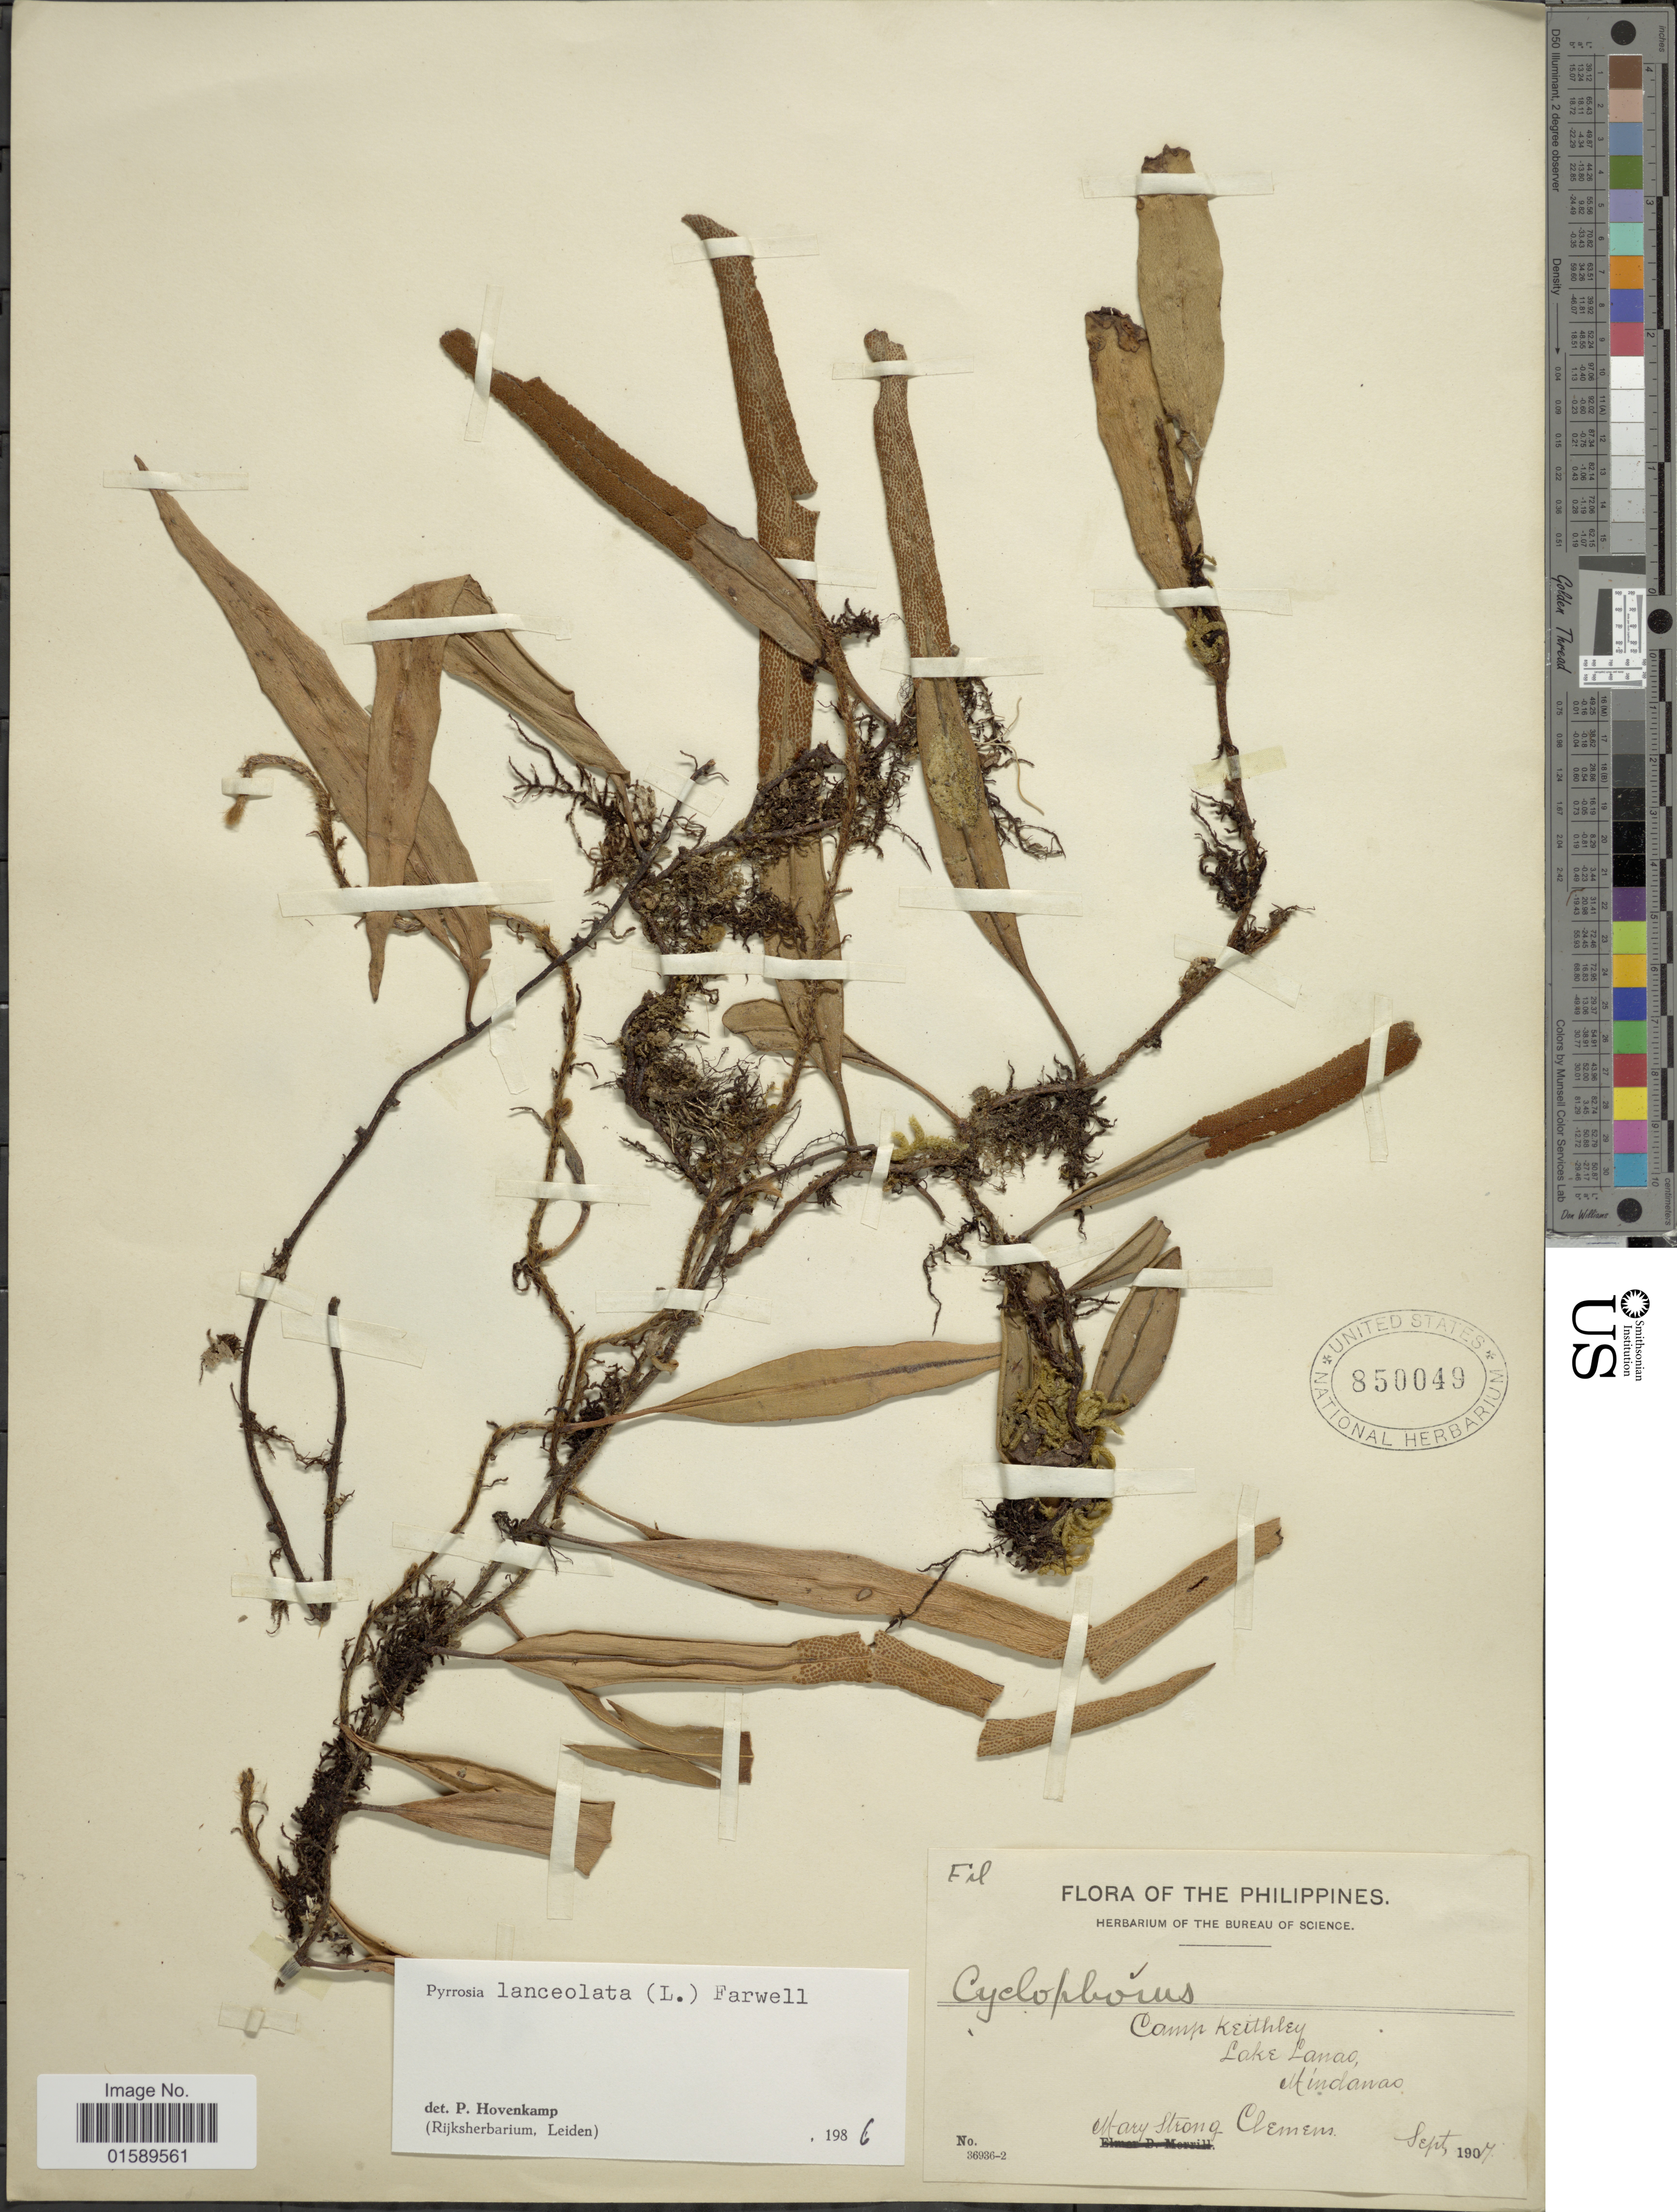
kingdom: Plantae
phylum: Tracheophyta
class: Polypodiopsida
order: Polypodiales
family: Polypodiaceae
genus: Pyrrosia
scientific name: Pyrrosia lanceolata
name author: (L.) Farw.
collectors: M. S. Clemens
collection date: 1907-09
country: Philippines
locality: Camp Kethley, Lake Lanao,Mindanao.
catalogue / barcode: US 850049